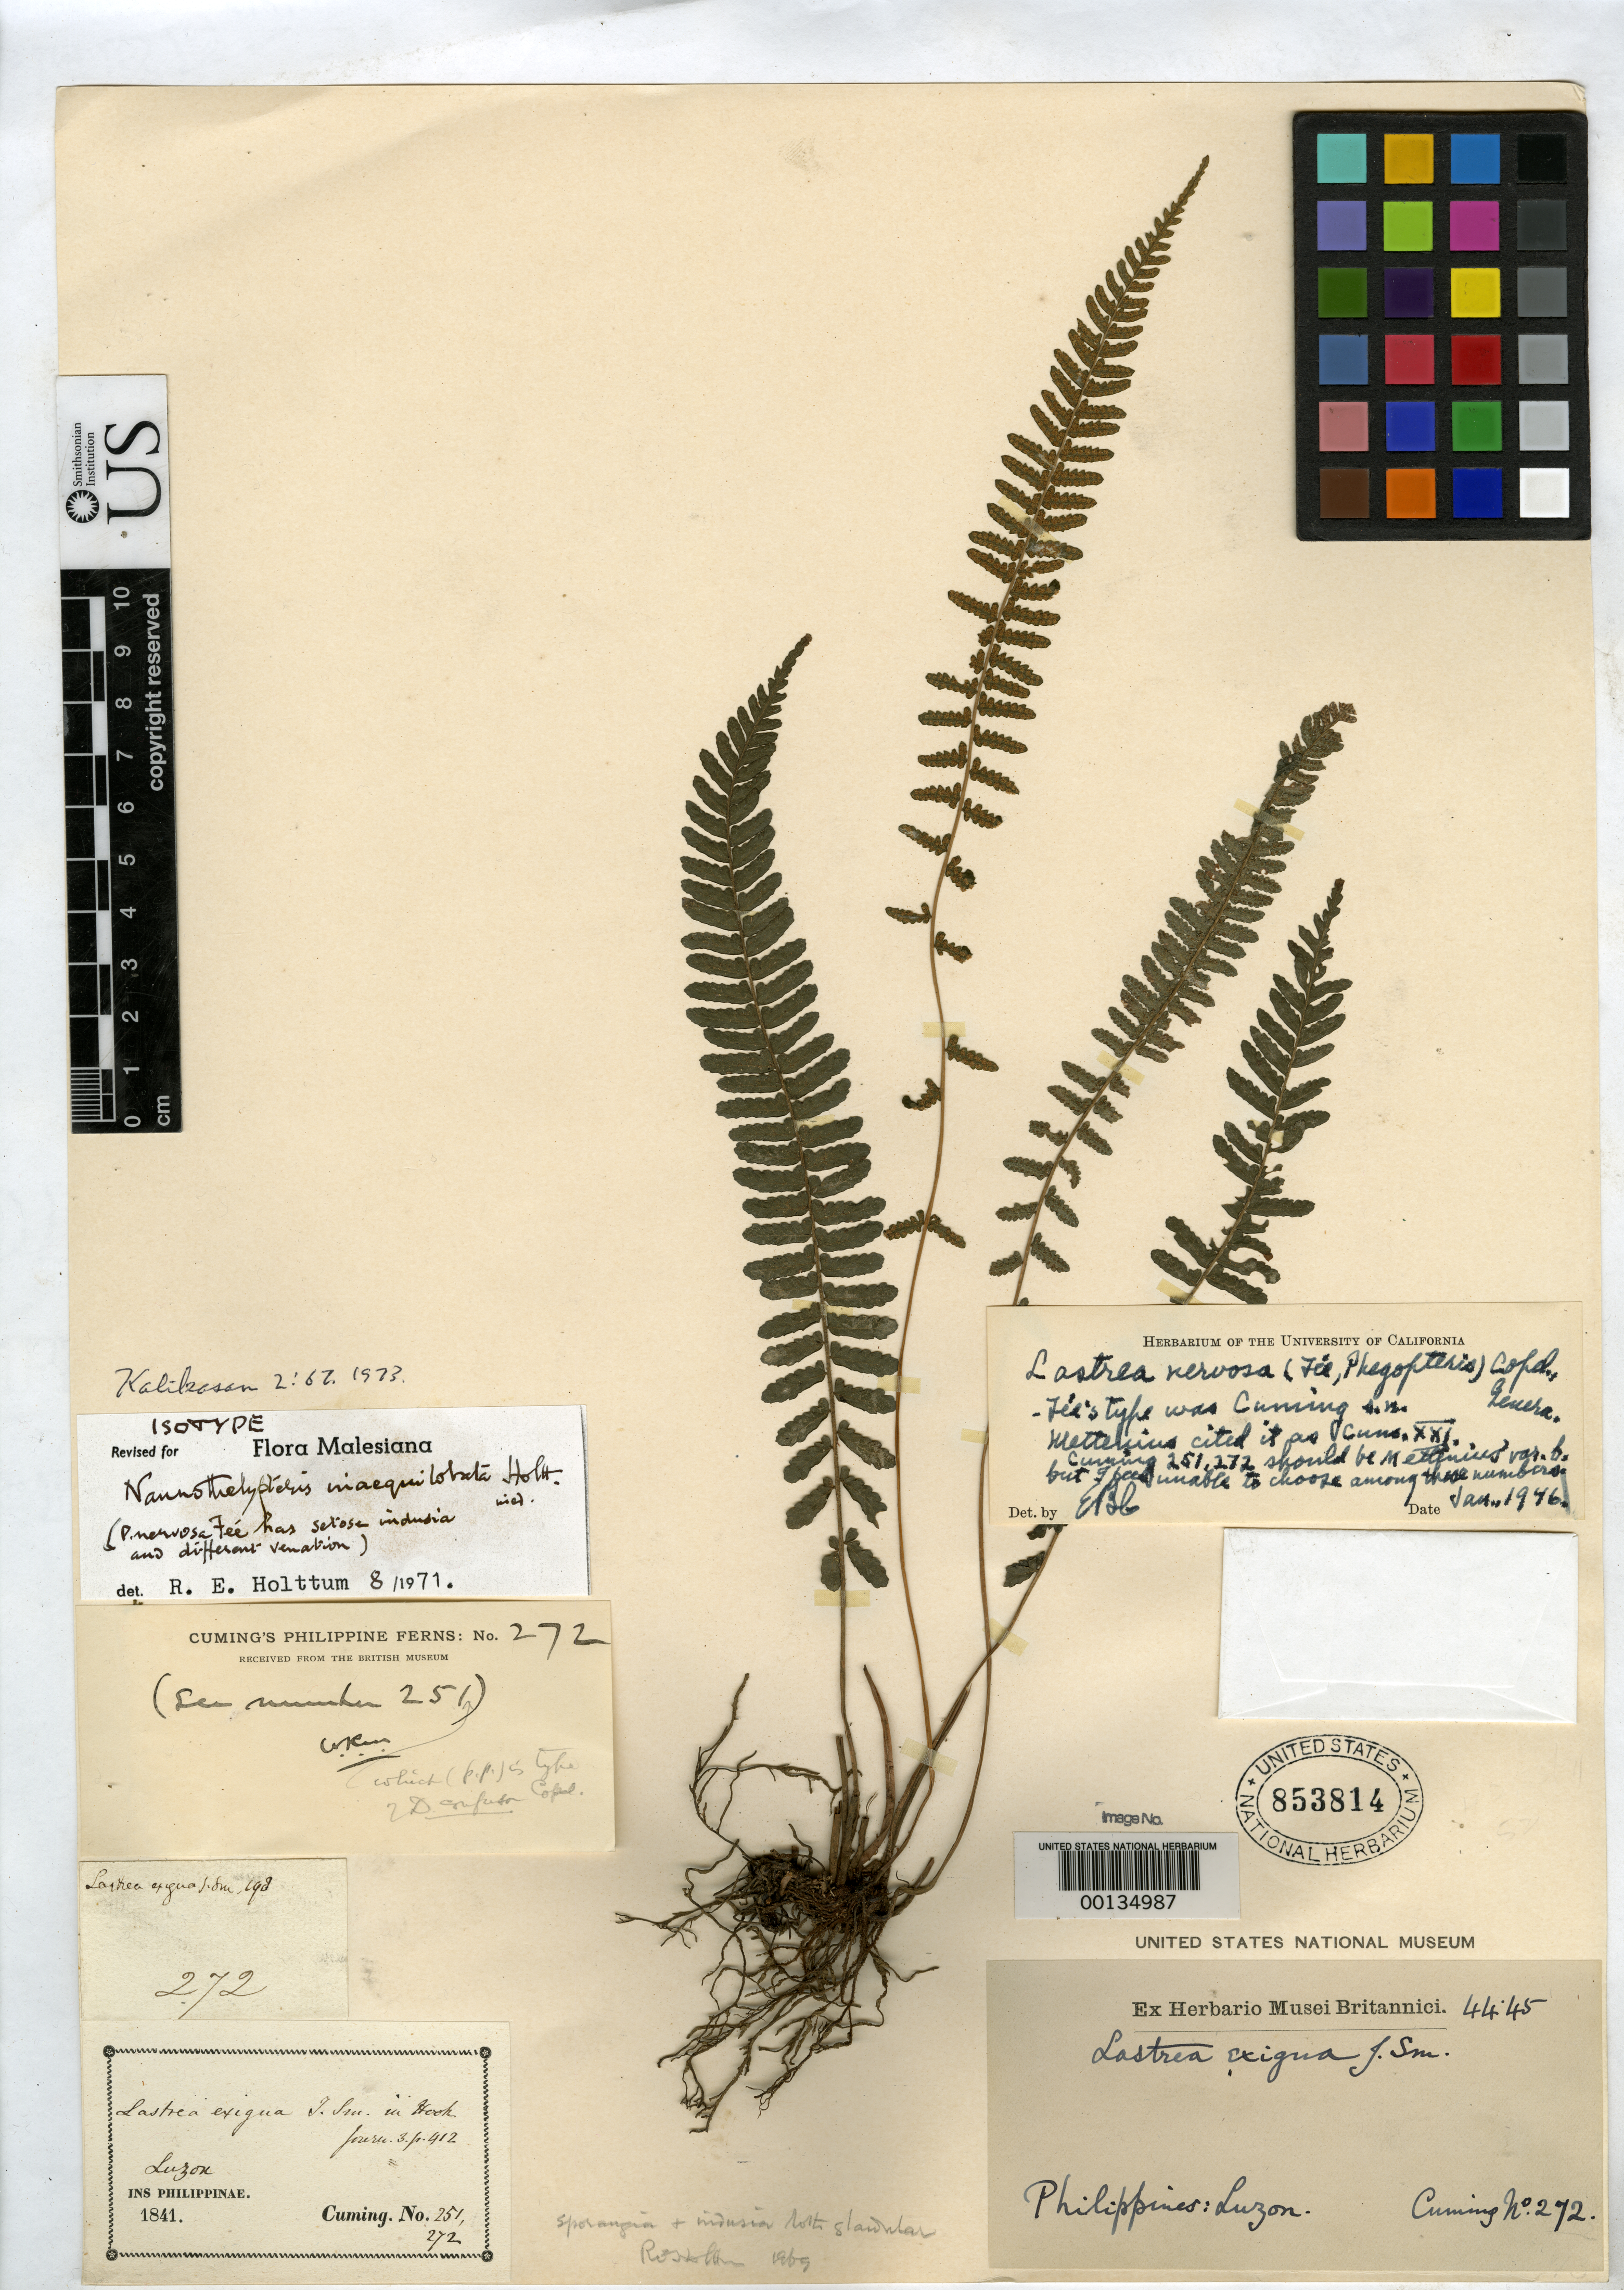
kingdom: Plantae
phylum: Tracheophyta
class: Polypodiopsida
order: Polypodiales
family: Thelypteridaceae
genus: Nannothelypteris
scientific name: Nannothelypteris inaequilobata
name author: Holttum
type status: Isotype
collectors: H. Cuming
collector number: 272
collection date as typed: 1841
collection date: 1841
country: Philippines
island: Luzon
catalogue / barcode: US 853814